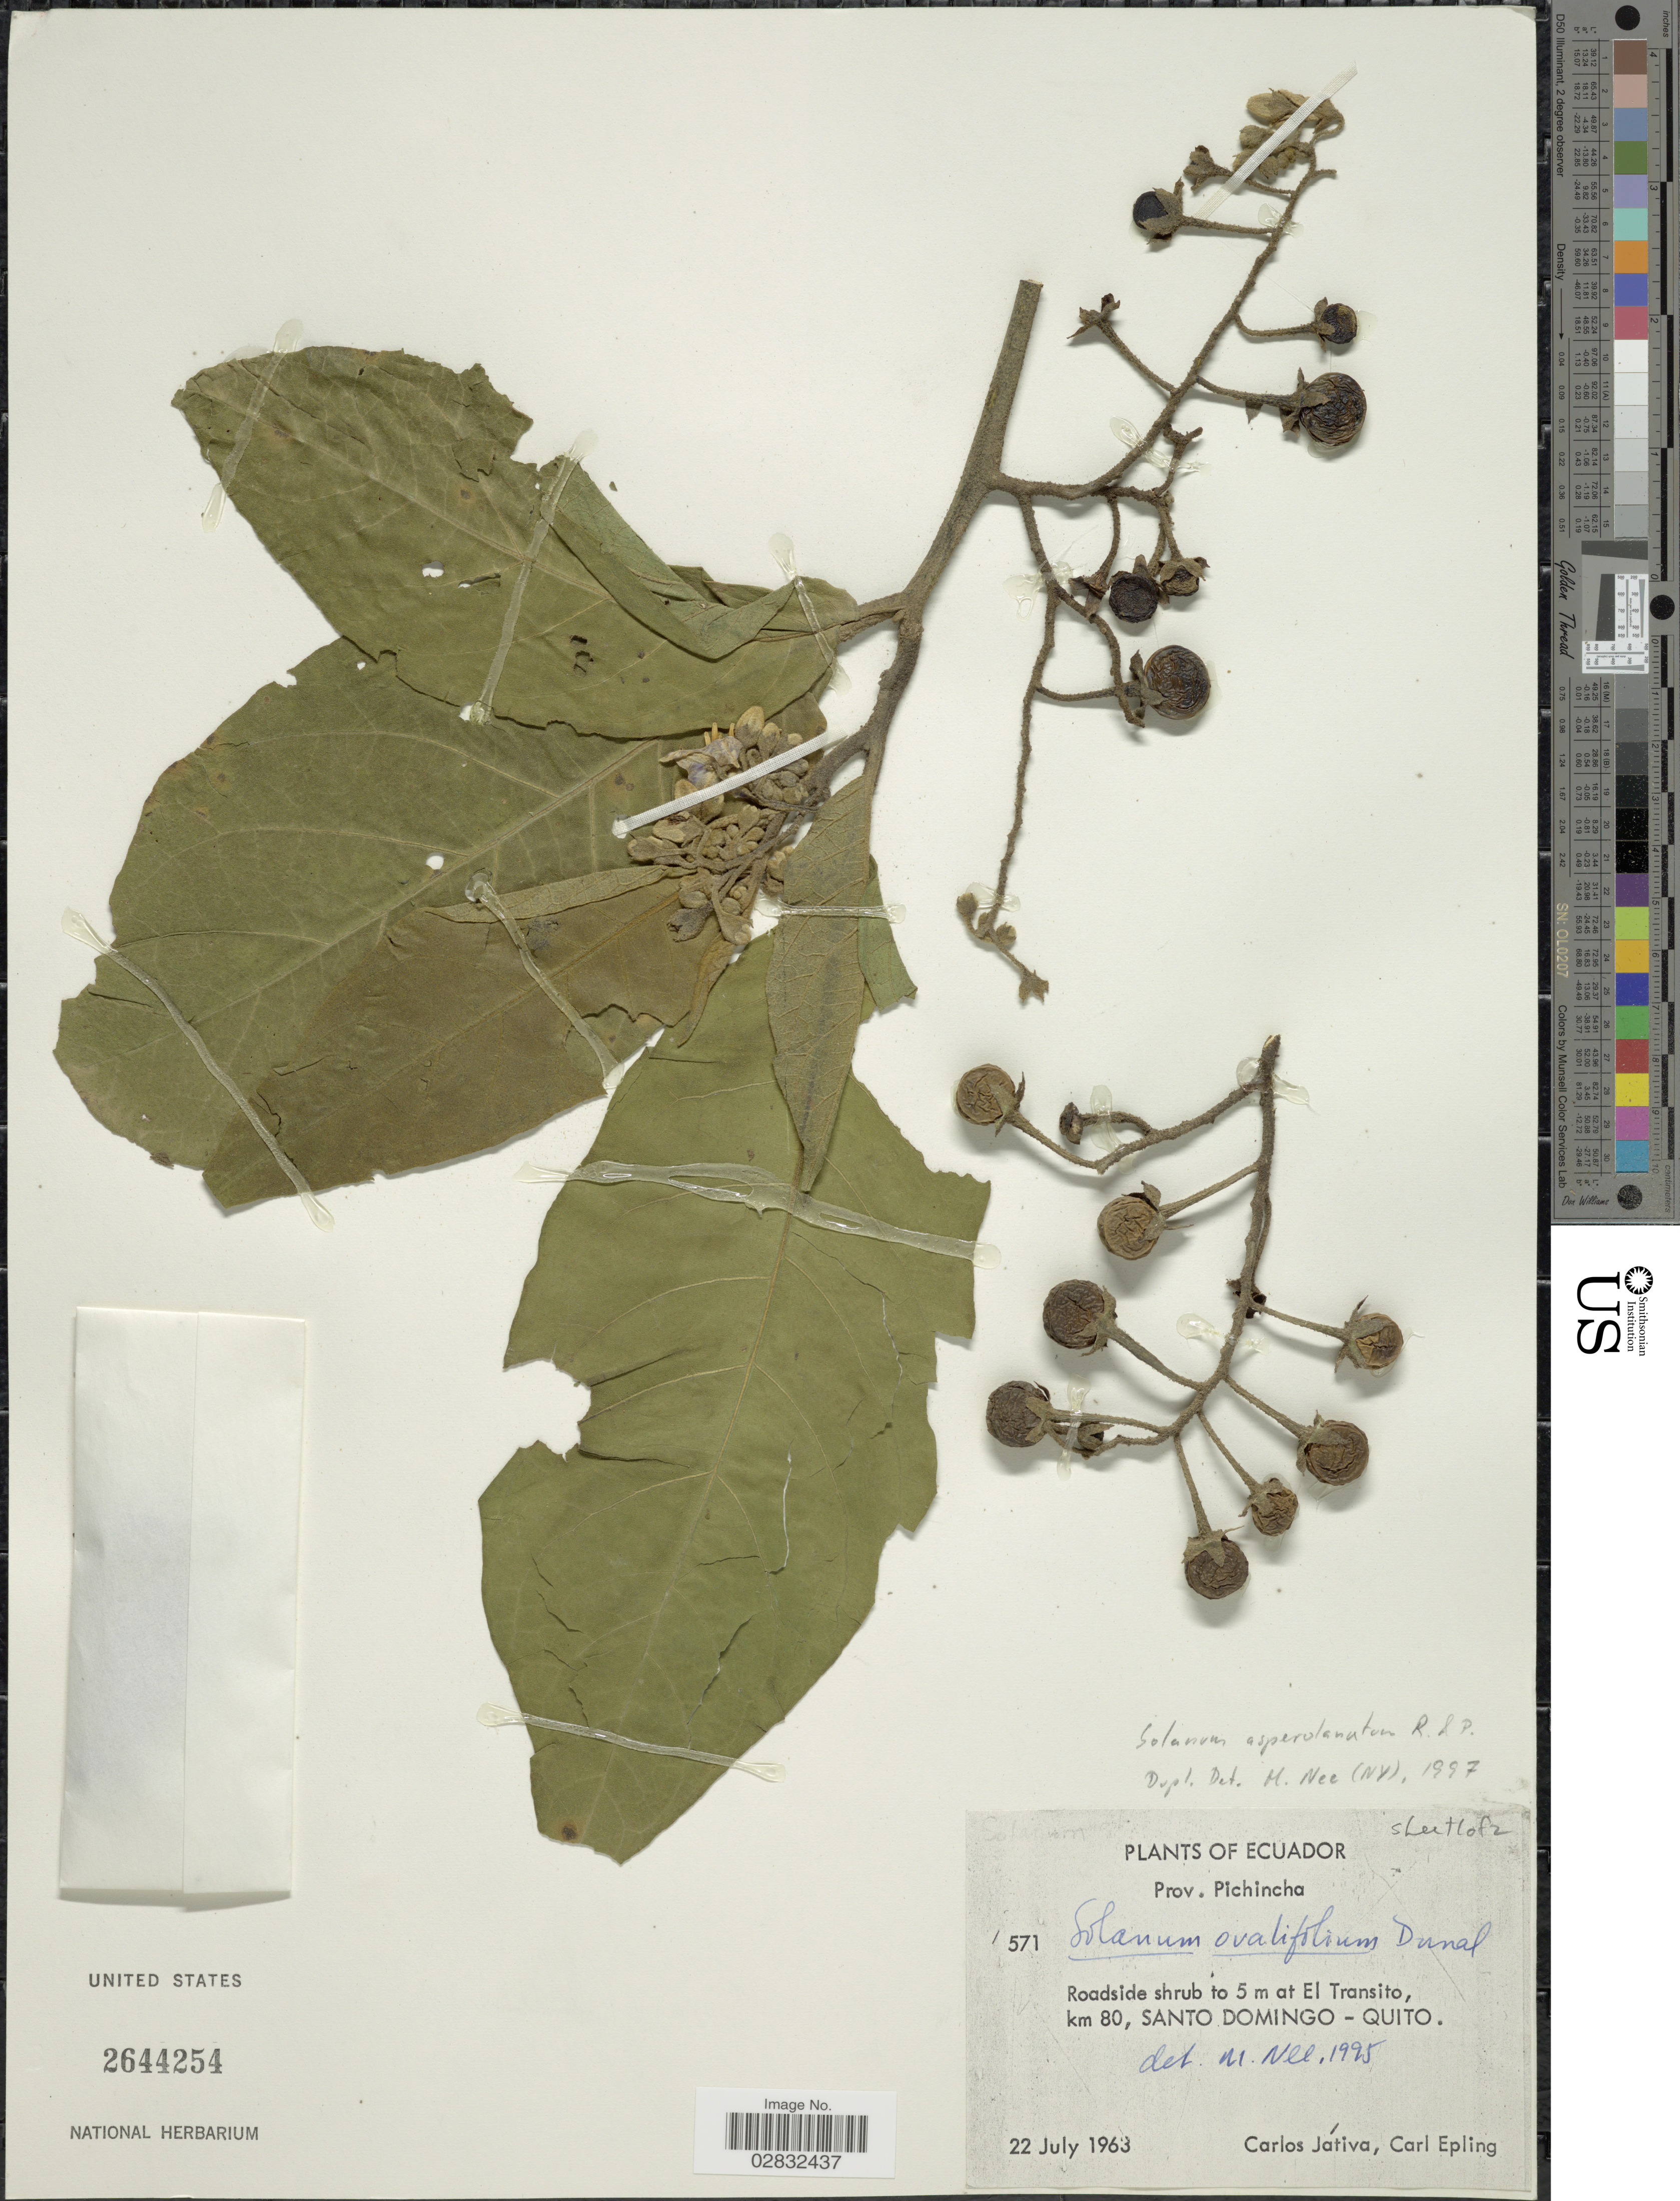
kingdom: Plantae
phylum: Tracheophyta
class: Magnoliopsida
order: Solanales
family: Solanaceae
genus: Solanum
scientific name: Solanum asperolatum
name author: Ruiz & Pav.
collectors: C. D. Játiva & C. C. Epling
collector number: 571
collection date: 1963-07-22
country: Ecuador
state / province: Pichincha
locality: Prov. Pichincha, Roadside shrub to 5 m at El Transito, km 80, Santo Domingo - Quito.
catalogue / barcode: US 2644254